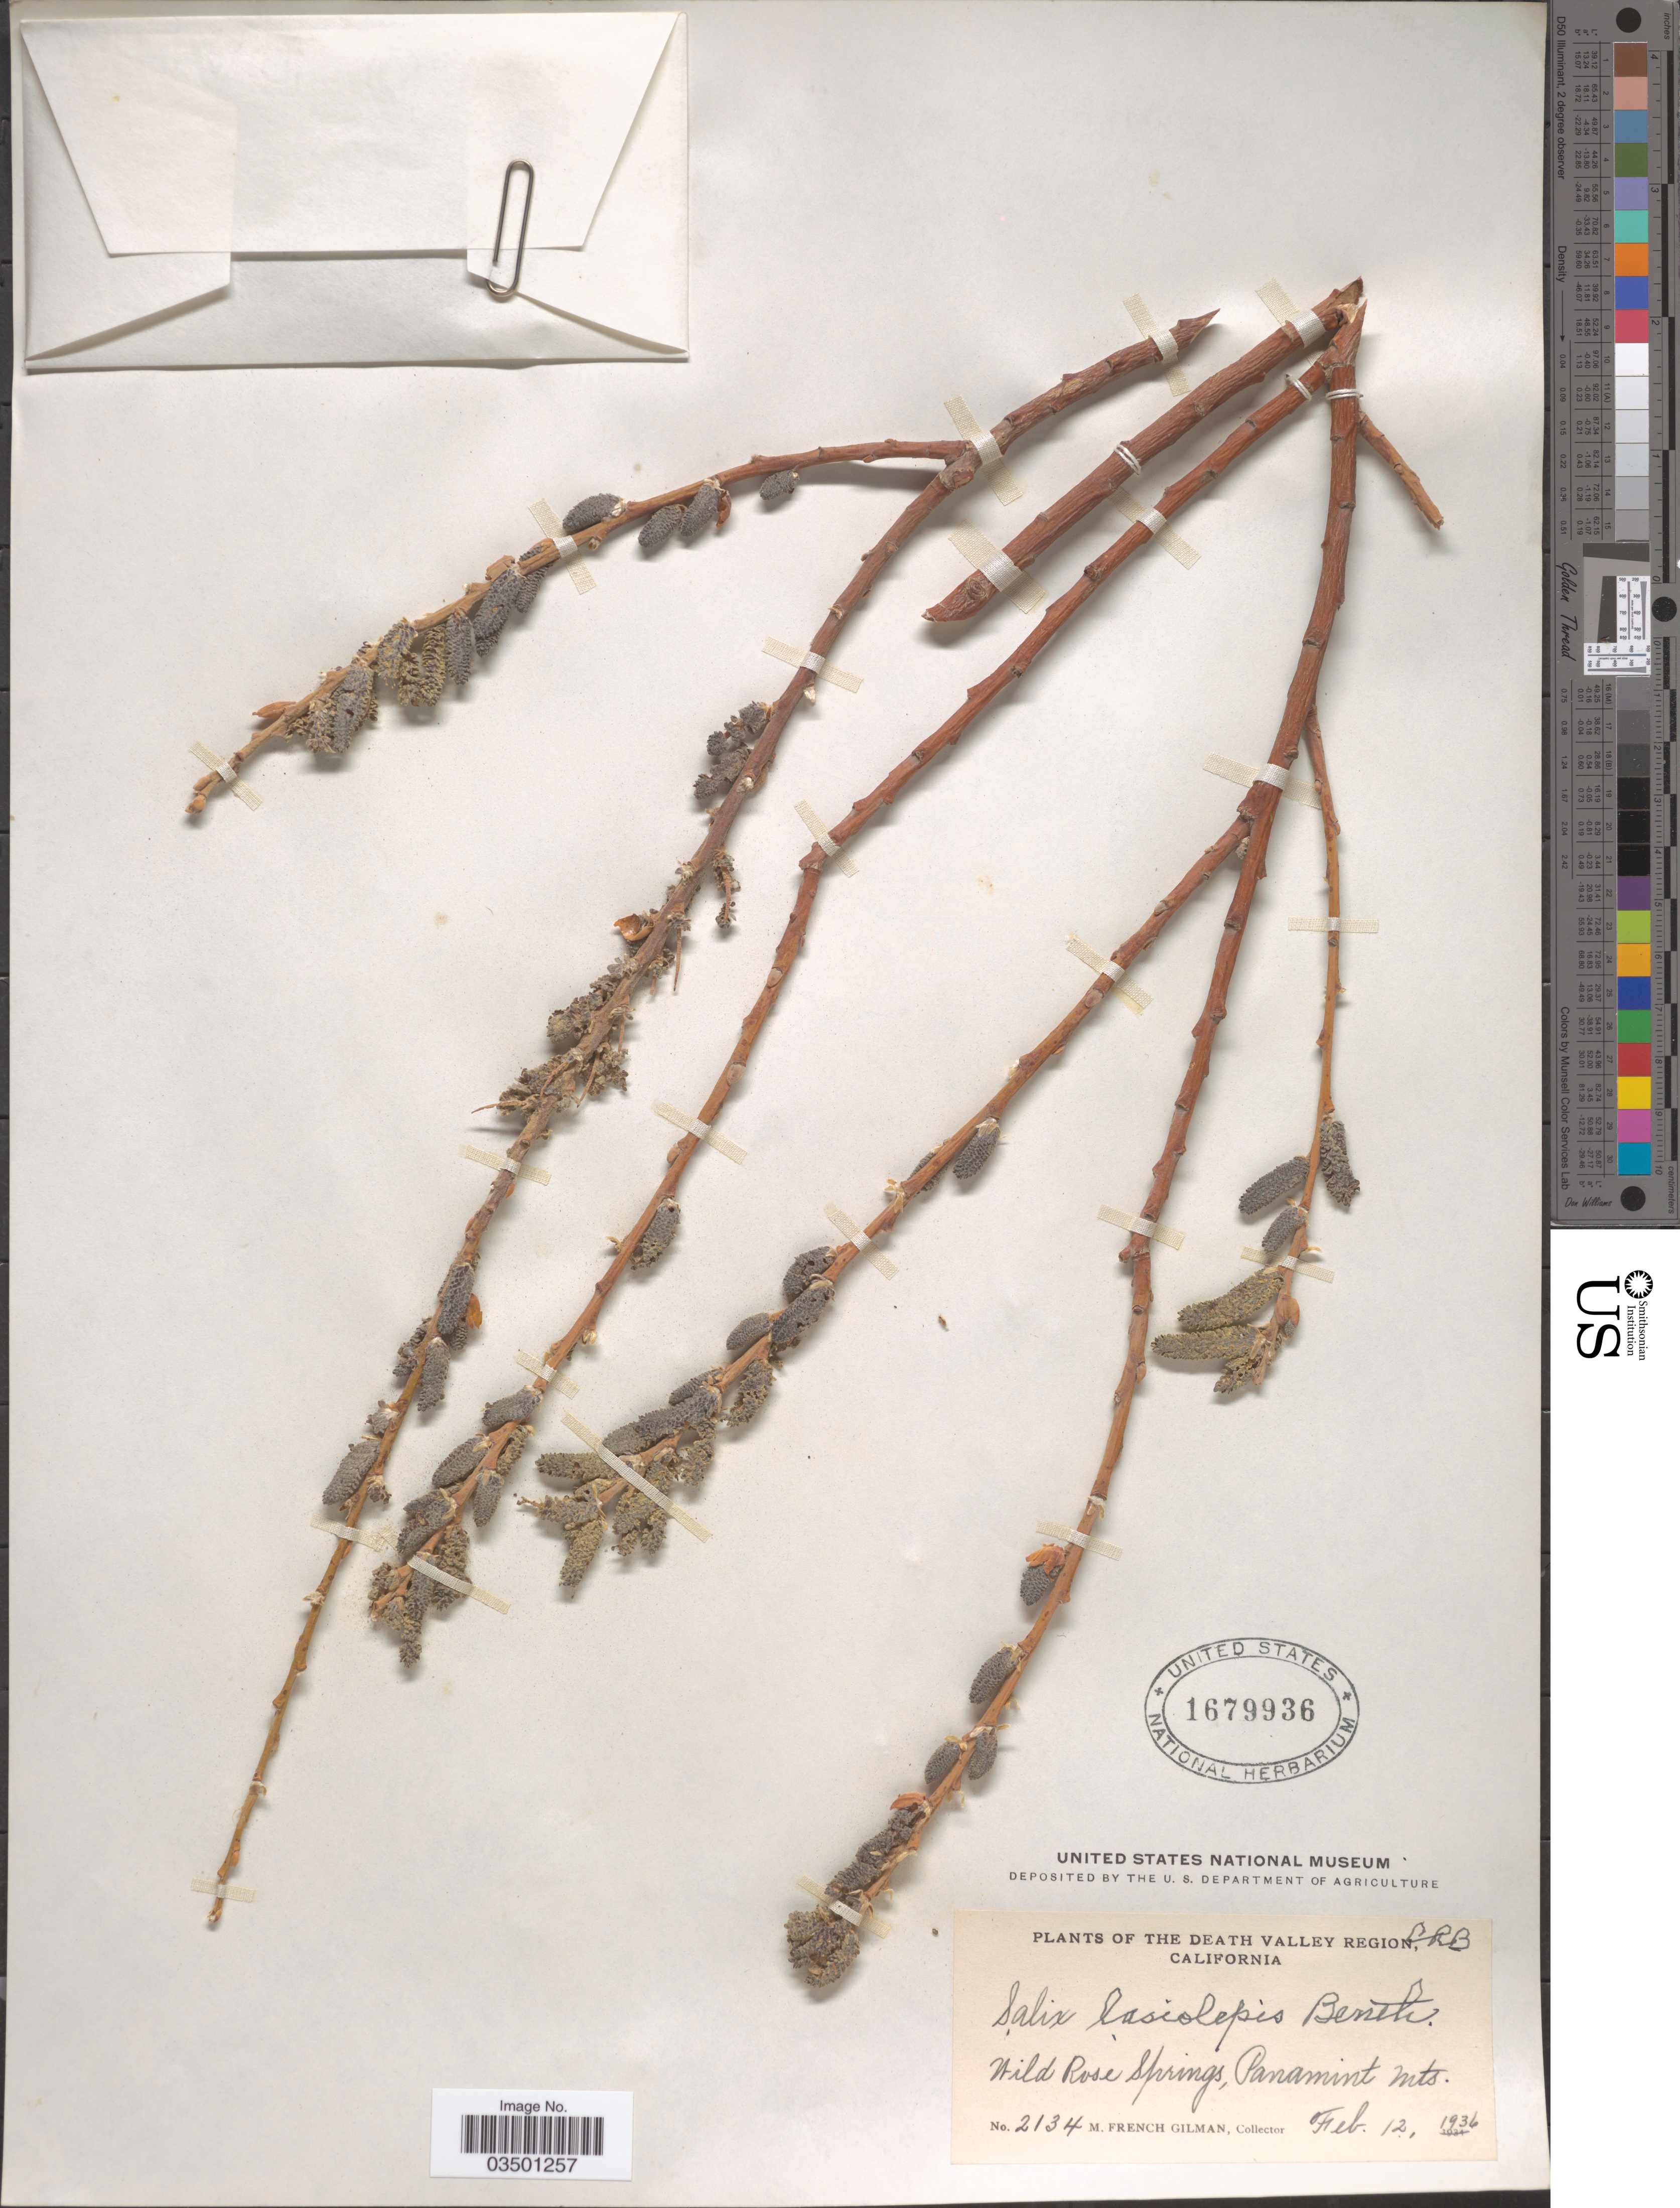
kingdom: Plantae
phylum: Tracheophyta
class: Magnoliopsida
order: Malpighiales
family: Salicaceae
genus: Salix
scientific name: Salix lasiolepis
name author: Benth.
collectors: M. F. Gilman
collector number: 2134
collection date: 1936-02-12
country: United States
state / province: California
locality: The Death Valley Region. Wild Rose Springs, Panamint Mts.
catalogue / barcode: US 1679936